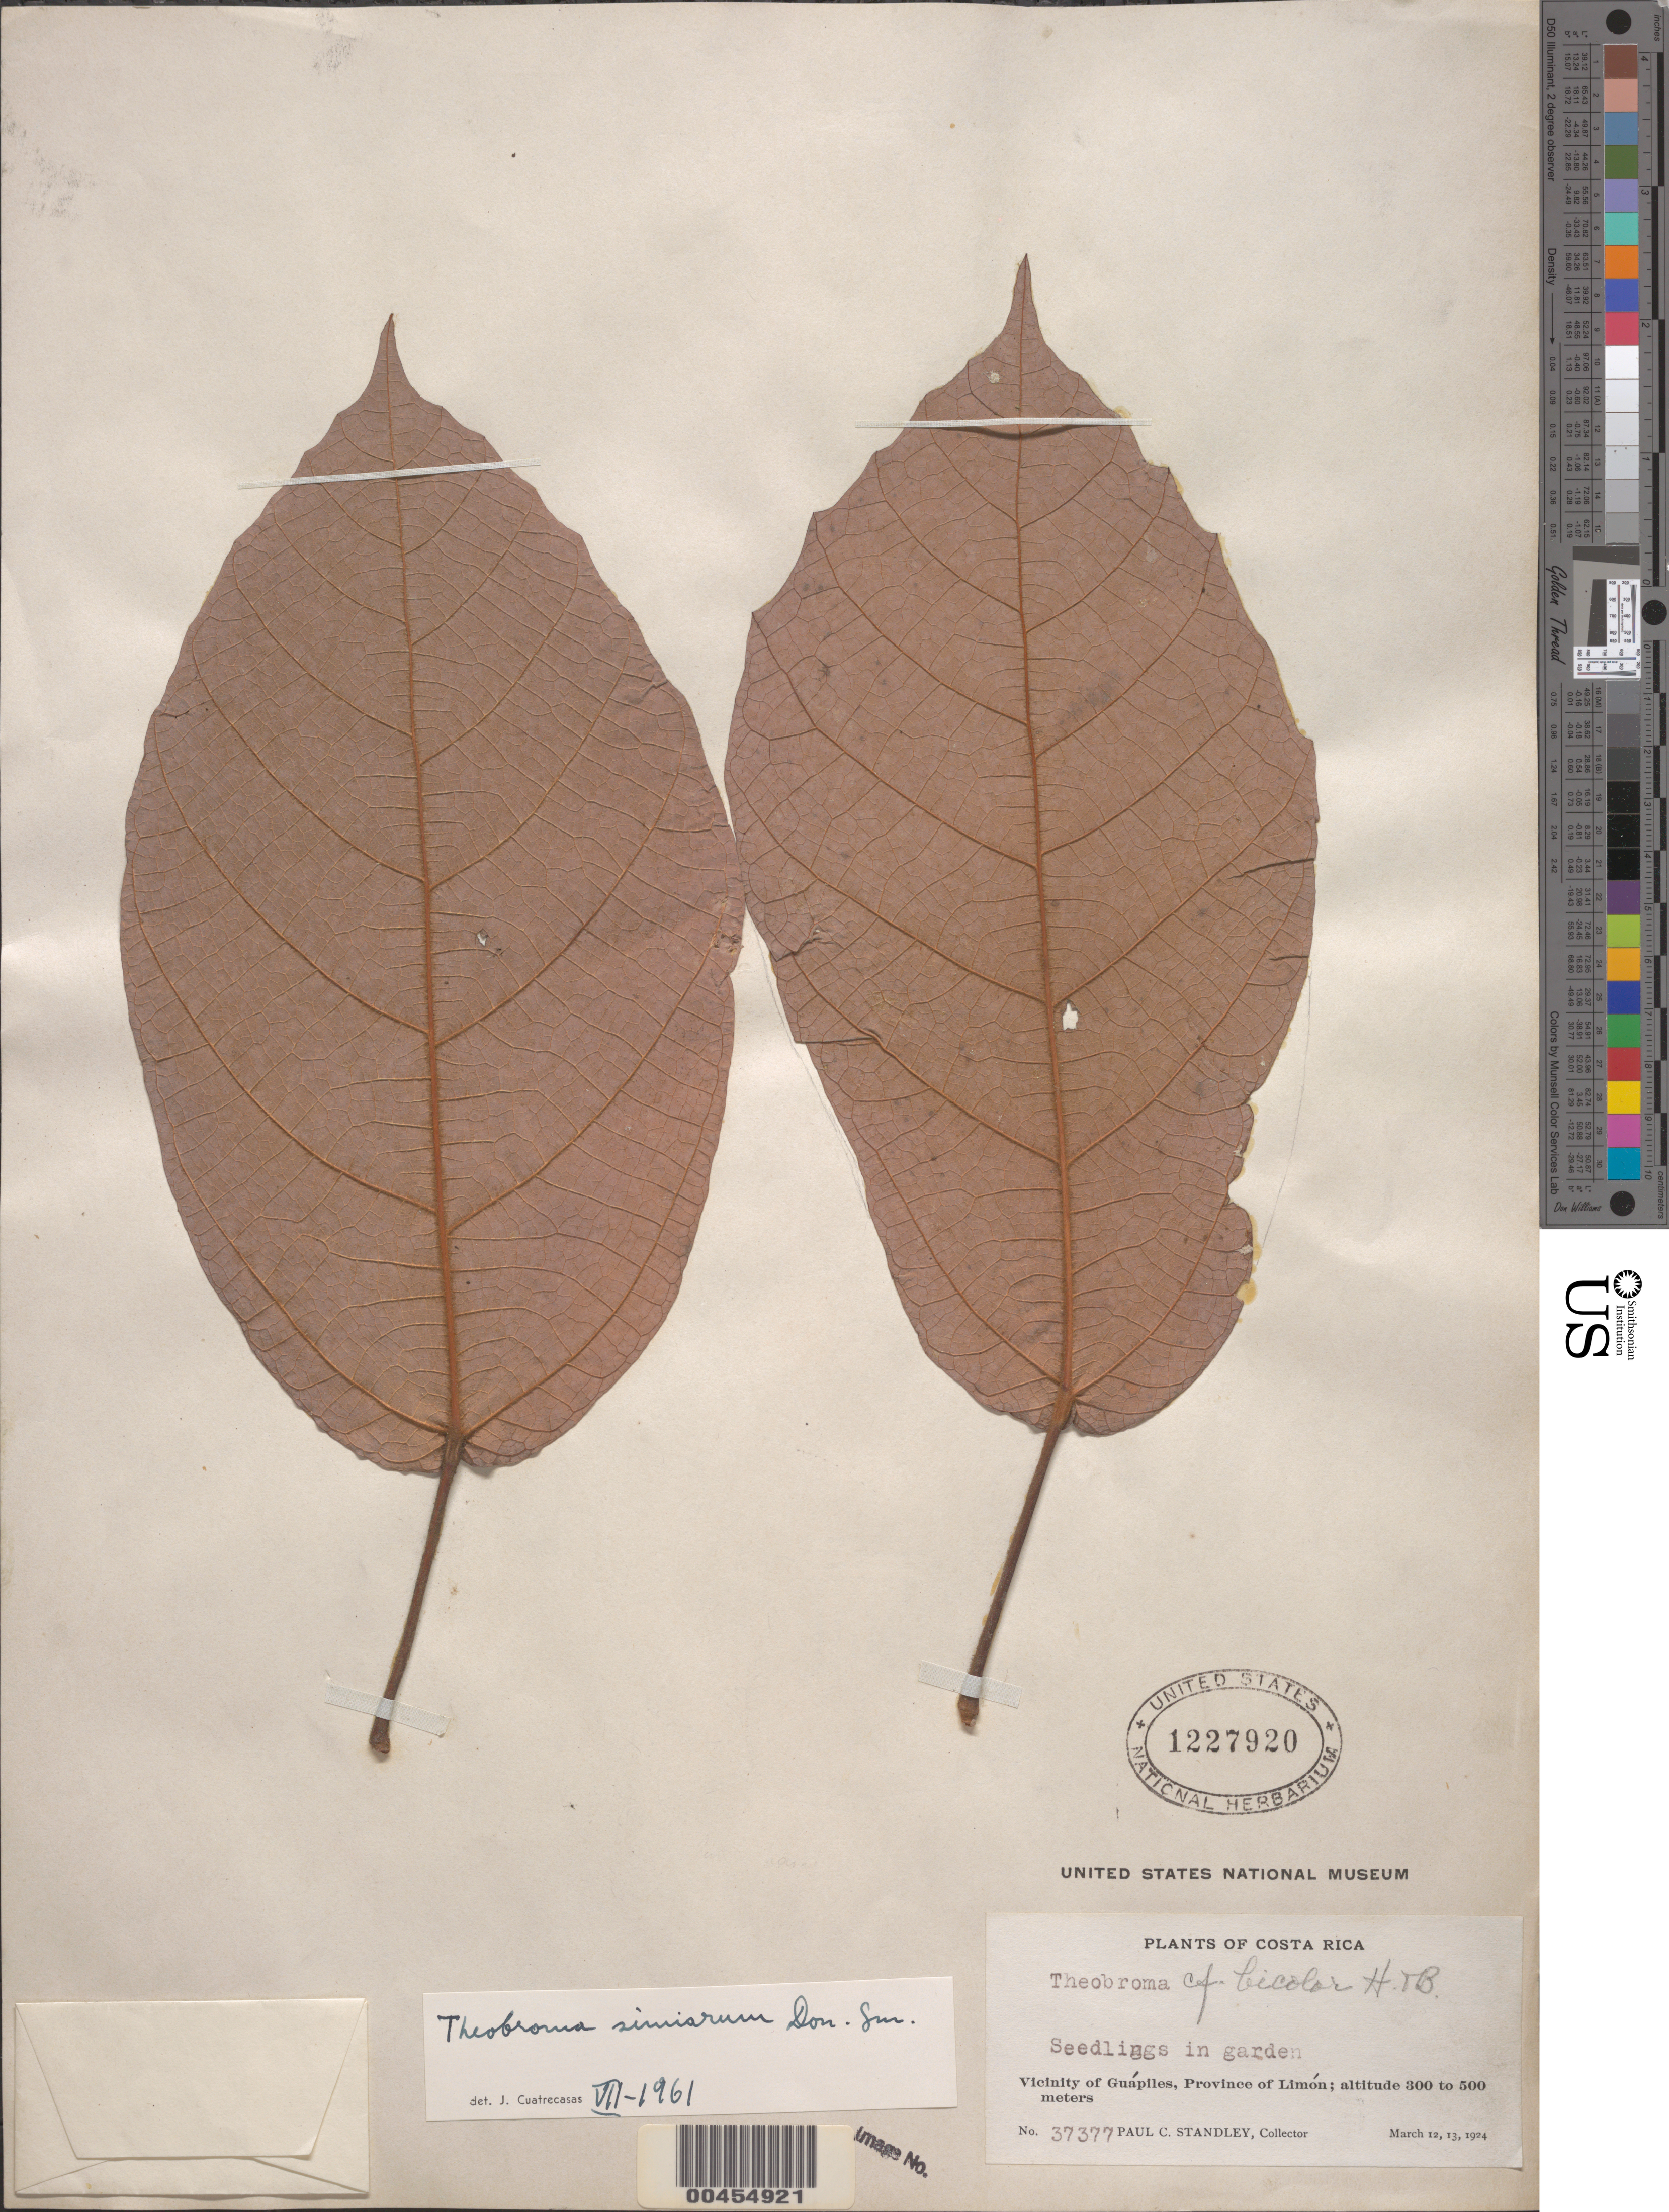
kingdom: Plantae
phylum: Tracheophyta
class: Magnoliopsida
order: Malvales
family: Malvaceae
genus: Theobroma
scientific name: Theobroma simiarum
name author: Donn. Sm.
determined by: Cuatrecasas, J.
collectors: P. C. Standley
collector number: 37377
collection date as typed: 12 Mar 1924 to 13 Mar 1924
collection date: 1924-03-12/1924-03-13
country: Costa Rica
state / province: Limón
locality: Vicinity of Guápiles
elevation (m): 300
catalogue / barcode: US 1227920